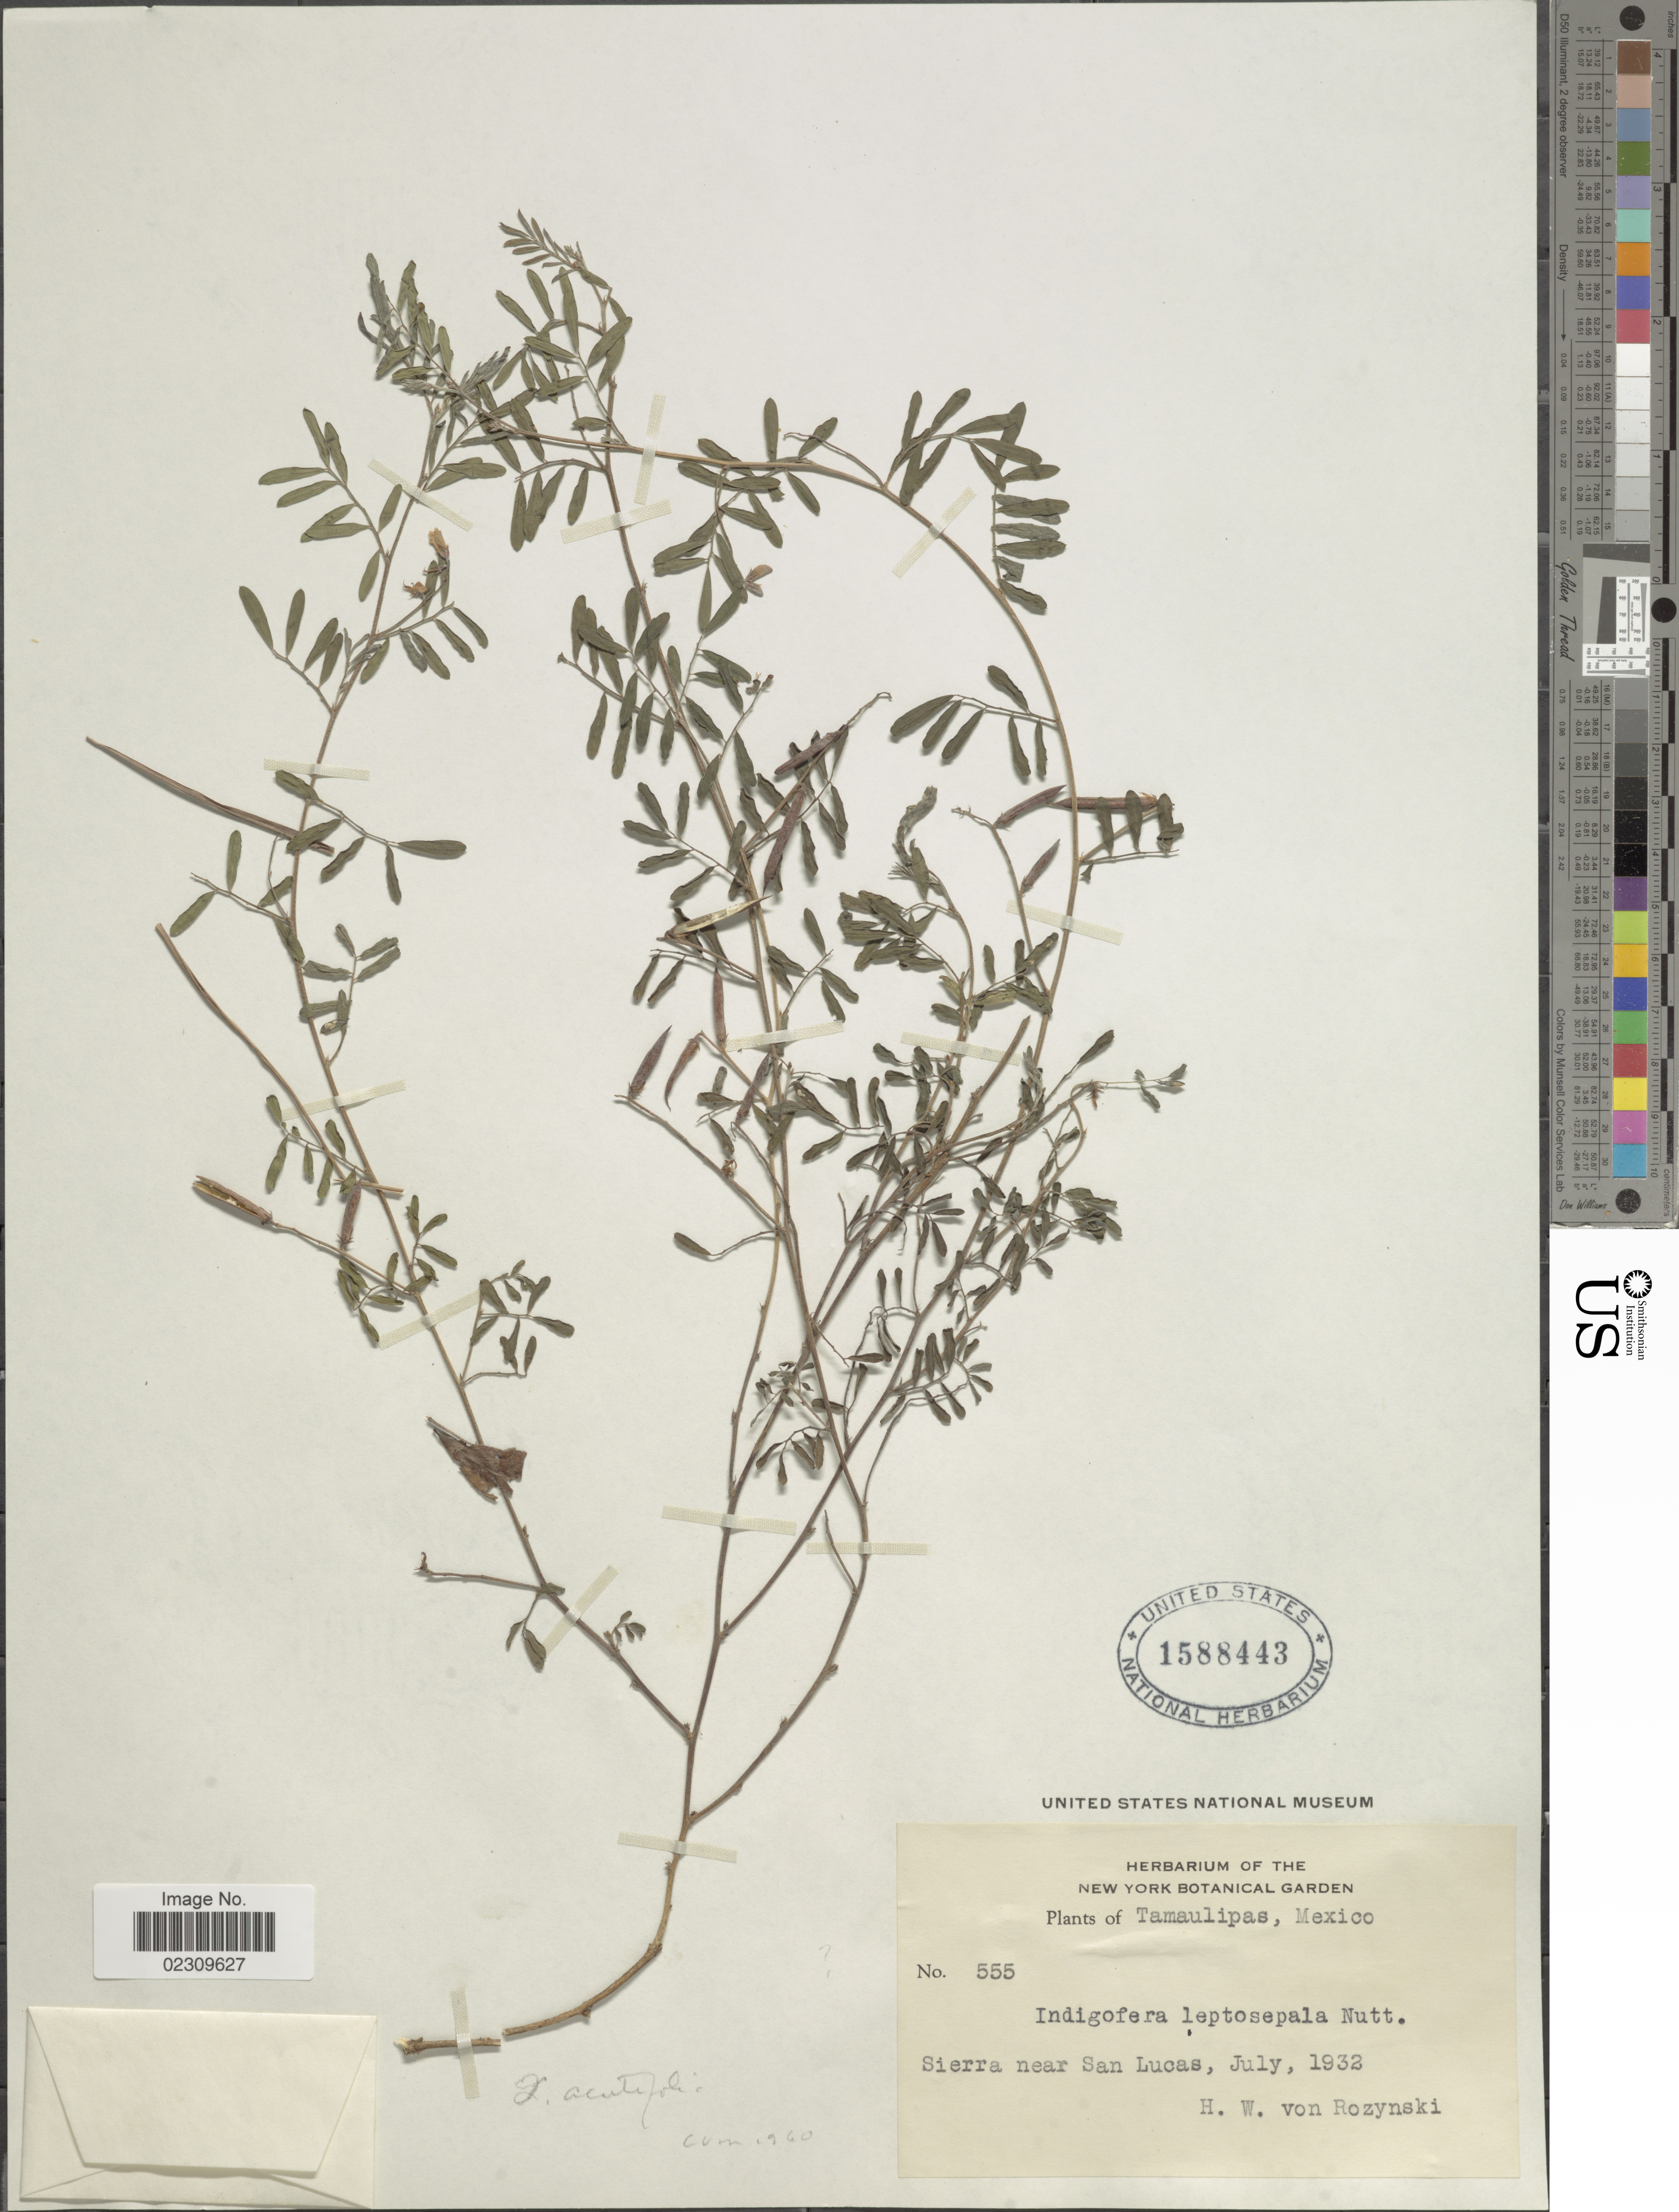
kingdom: Plantae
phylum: Tracheophyta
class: Magnoliopsida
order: Fabales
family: Fabaceae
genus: Indigofera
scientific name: Indigofera acutifolia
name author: Schltdl.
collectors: Rozynski, H. W. von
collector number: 555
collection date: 1932-07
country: Mexico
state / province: Tamaulipas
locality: Sierra near San Lucas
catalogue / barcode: US 1588443